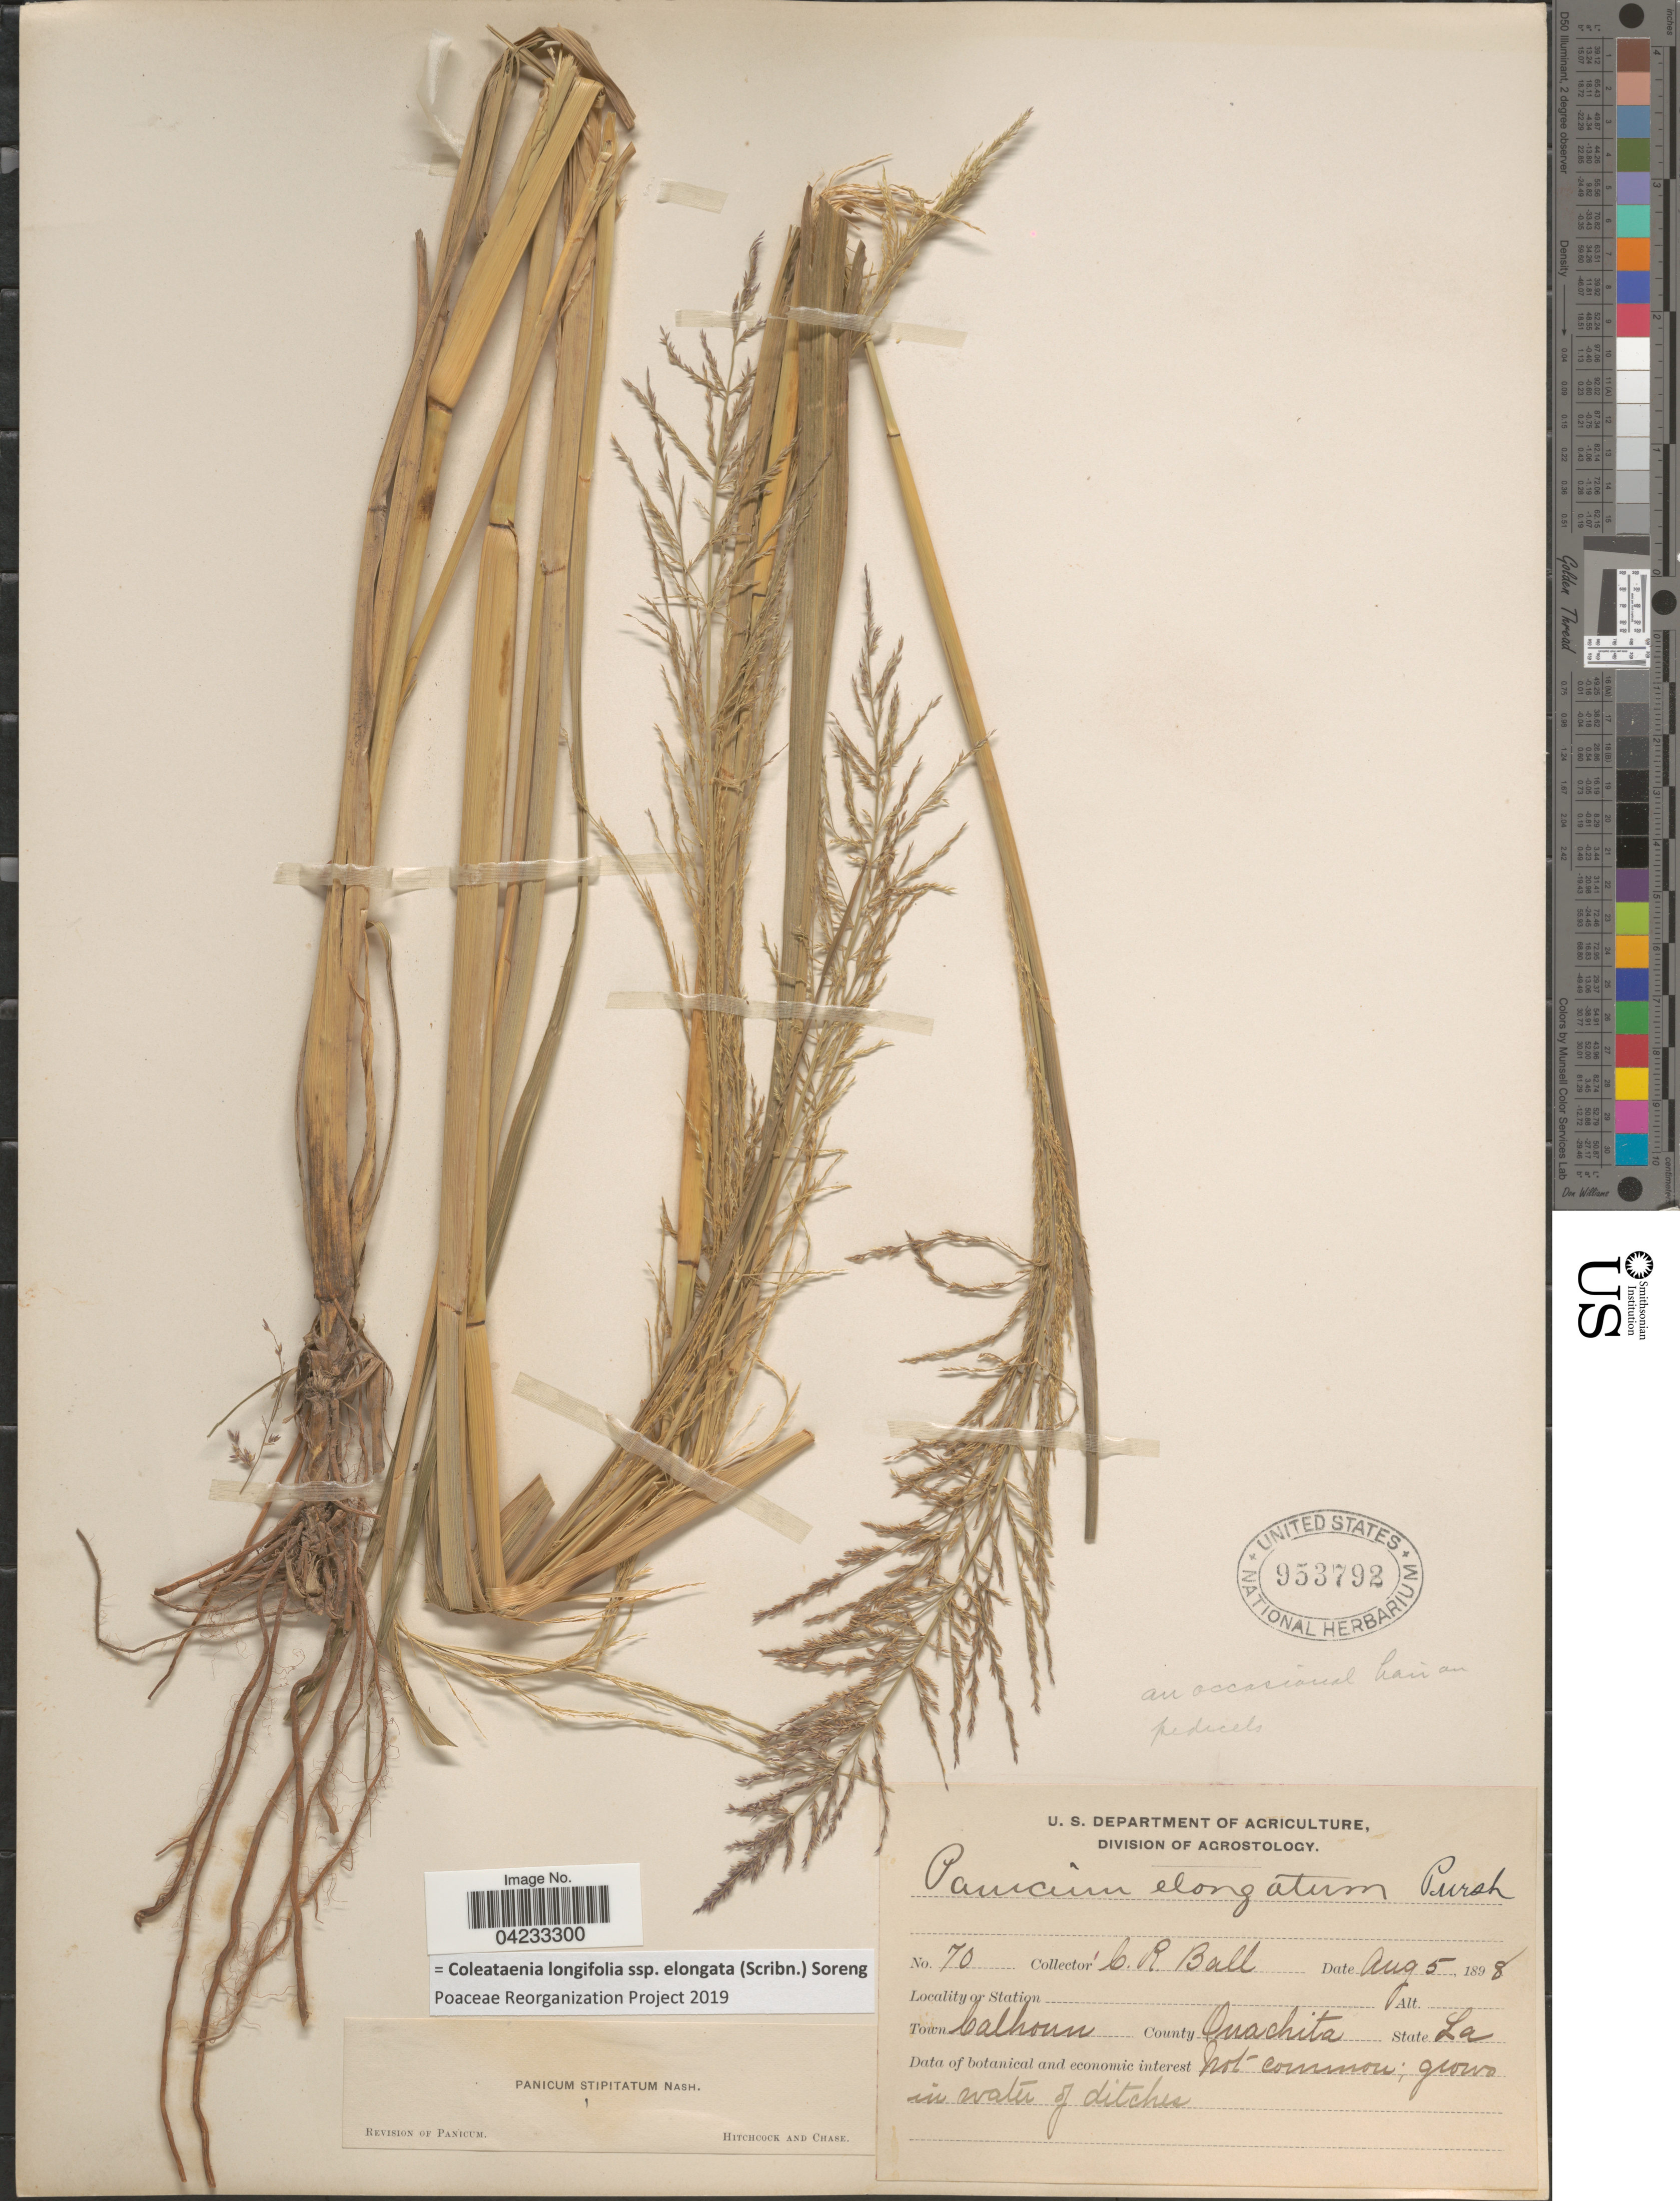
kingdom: Plantae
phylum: Tracheophyta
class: Liliopsida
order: Poales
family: Poaceae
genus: Coleataenia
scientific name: Coleataenia longifolia subsp. elongata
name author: (Scribn.) Soreng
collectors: C. R. Ball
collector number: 70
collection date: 1898-08-05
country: United States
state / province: Louisiana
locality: Town Calhoun. County Ouachita.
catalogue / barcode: US 953792